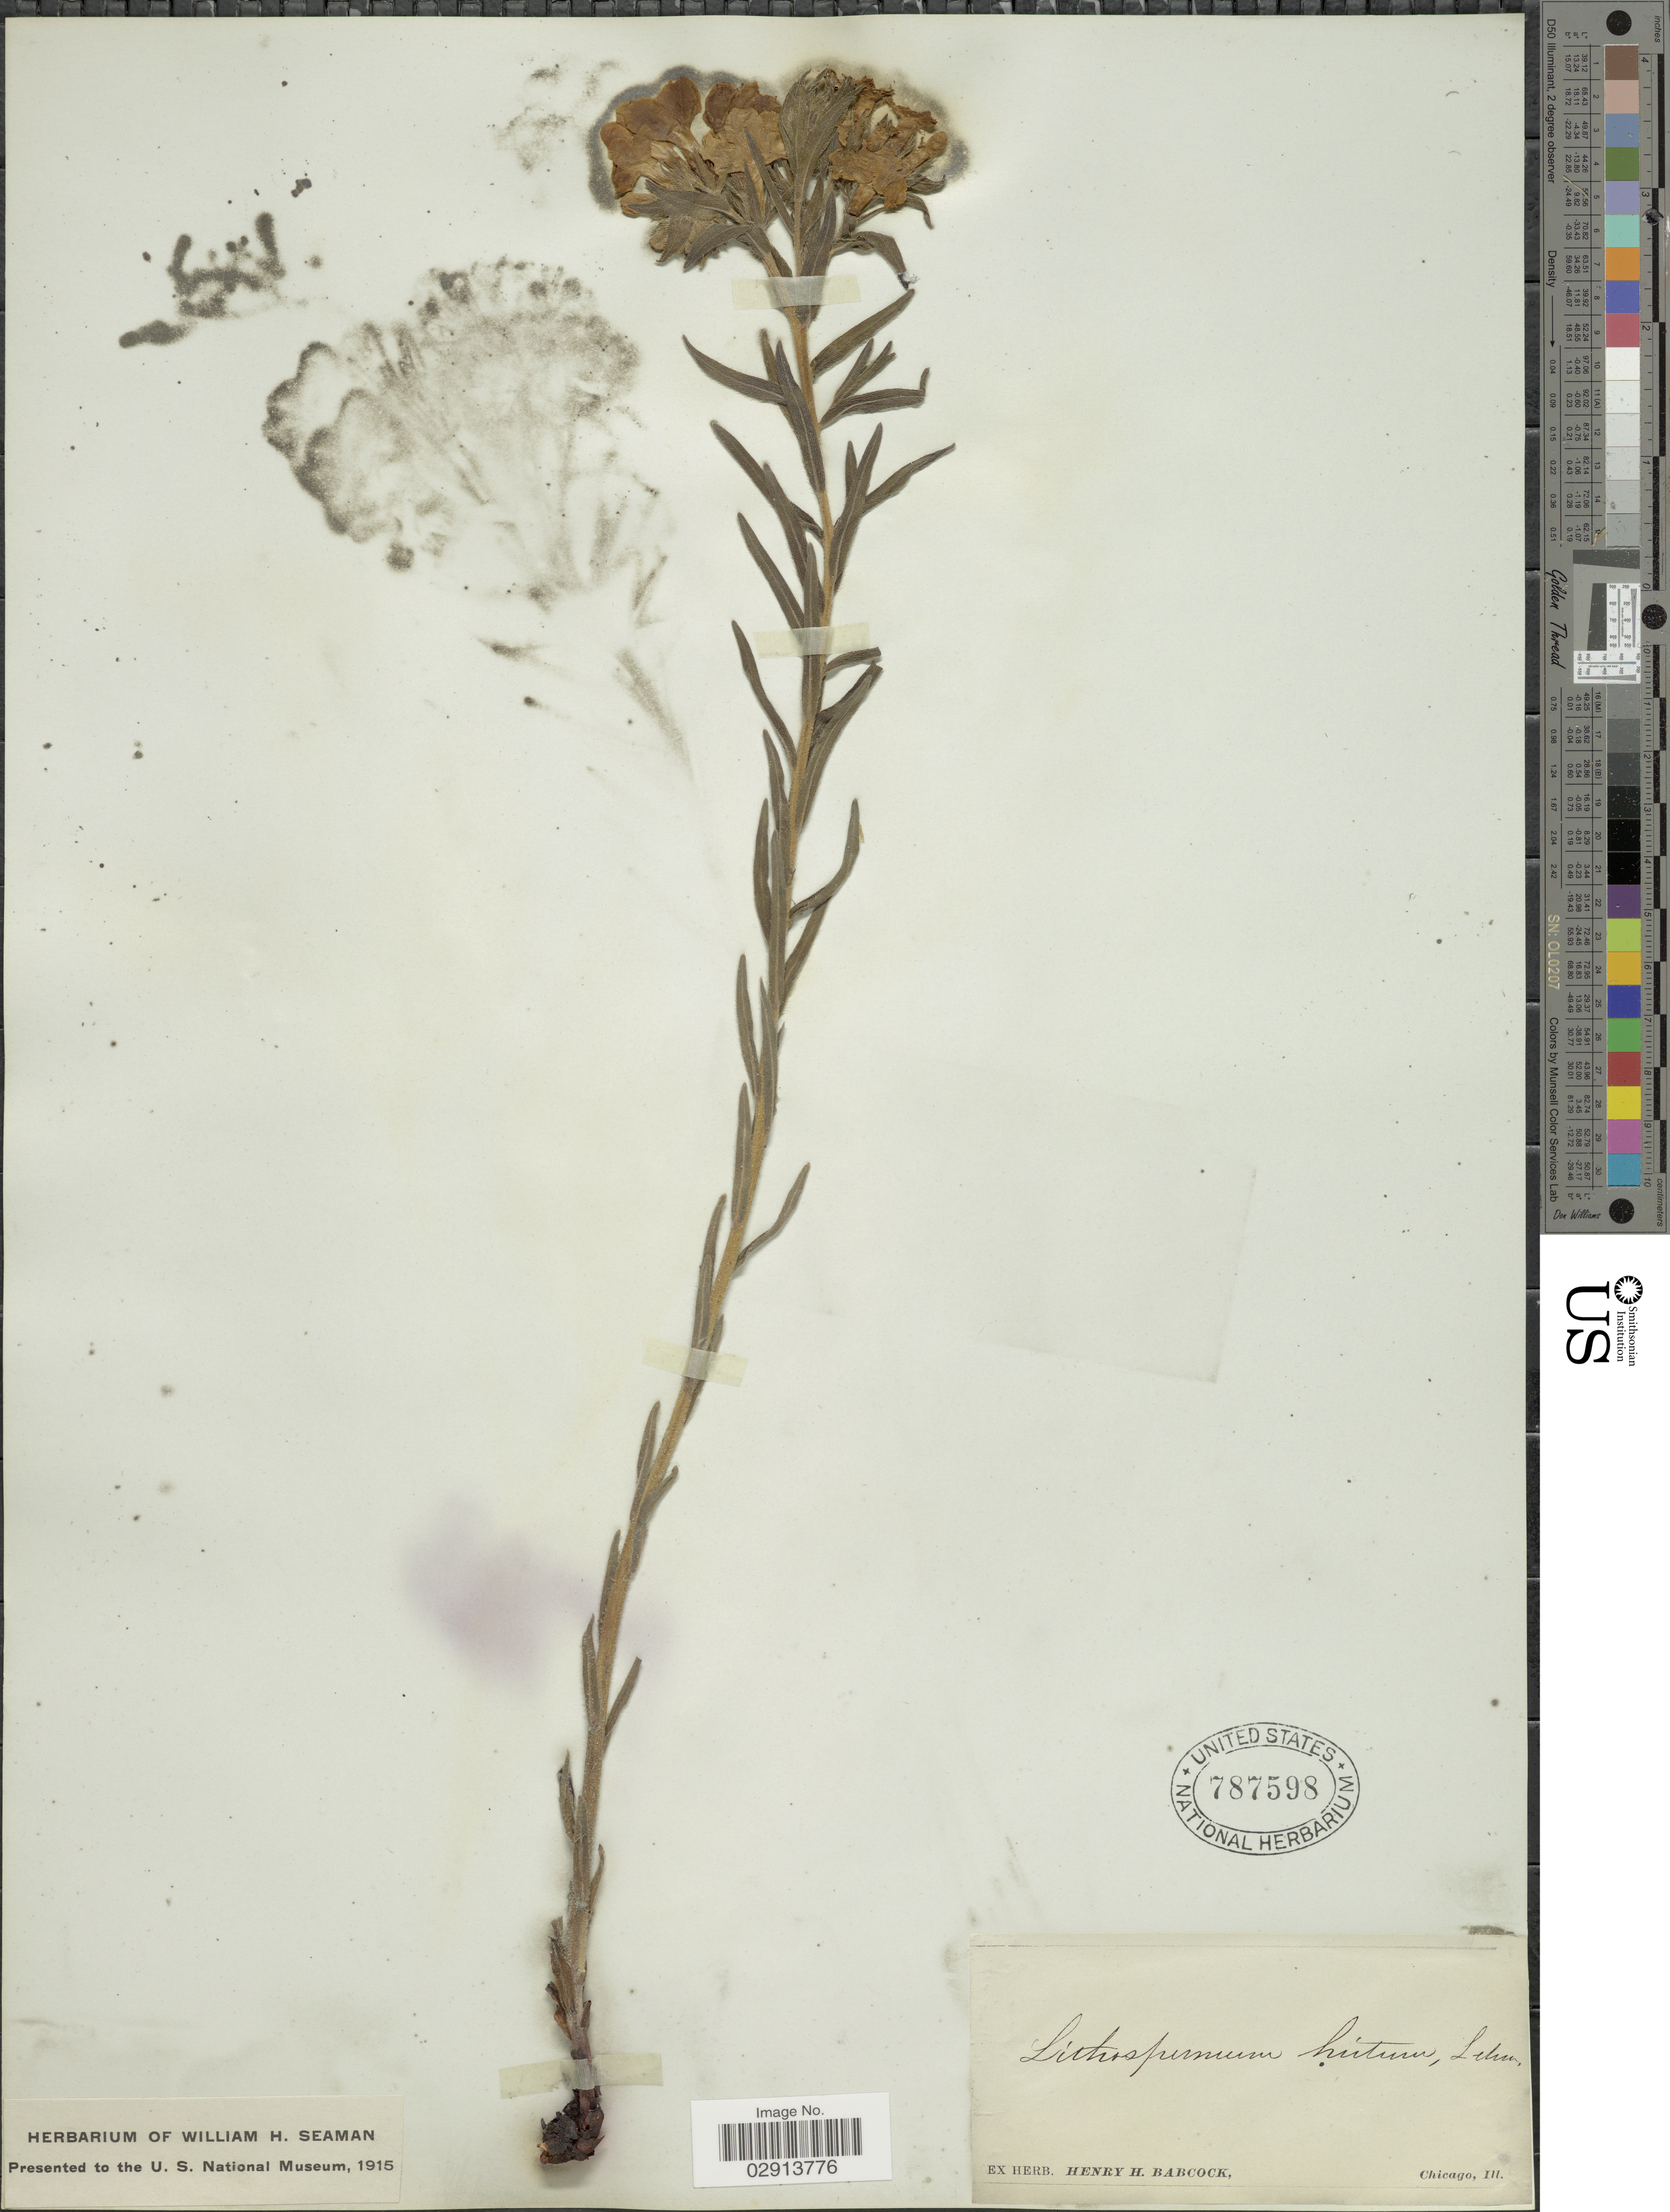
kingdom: Plantae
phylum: Tracheophyta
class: Magnoliopsida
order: Boraginales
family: Boraginaceae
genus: Lithospermum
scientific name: Lithospermum caroliniense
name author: (J.F. Gmel.) MacMill.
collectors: ex herb. Henry Homes Babcock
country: United States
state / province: Illinois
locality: Chicago, III.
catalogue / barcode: US 787598